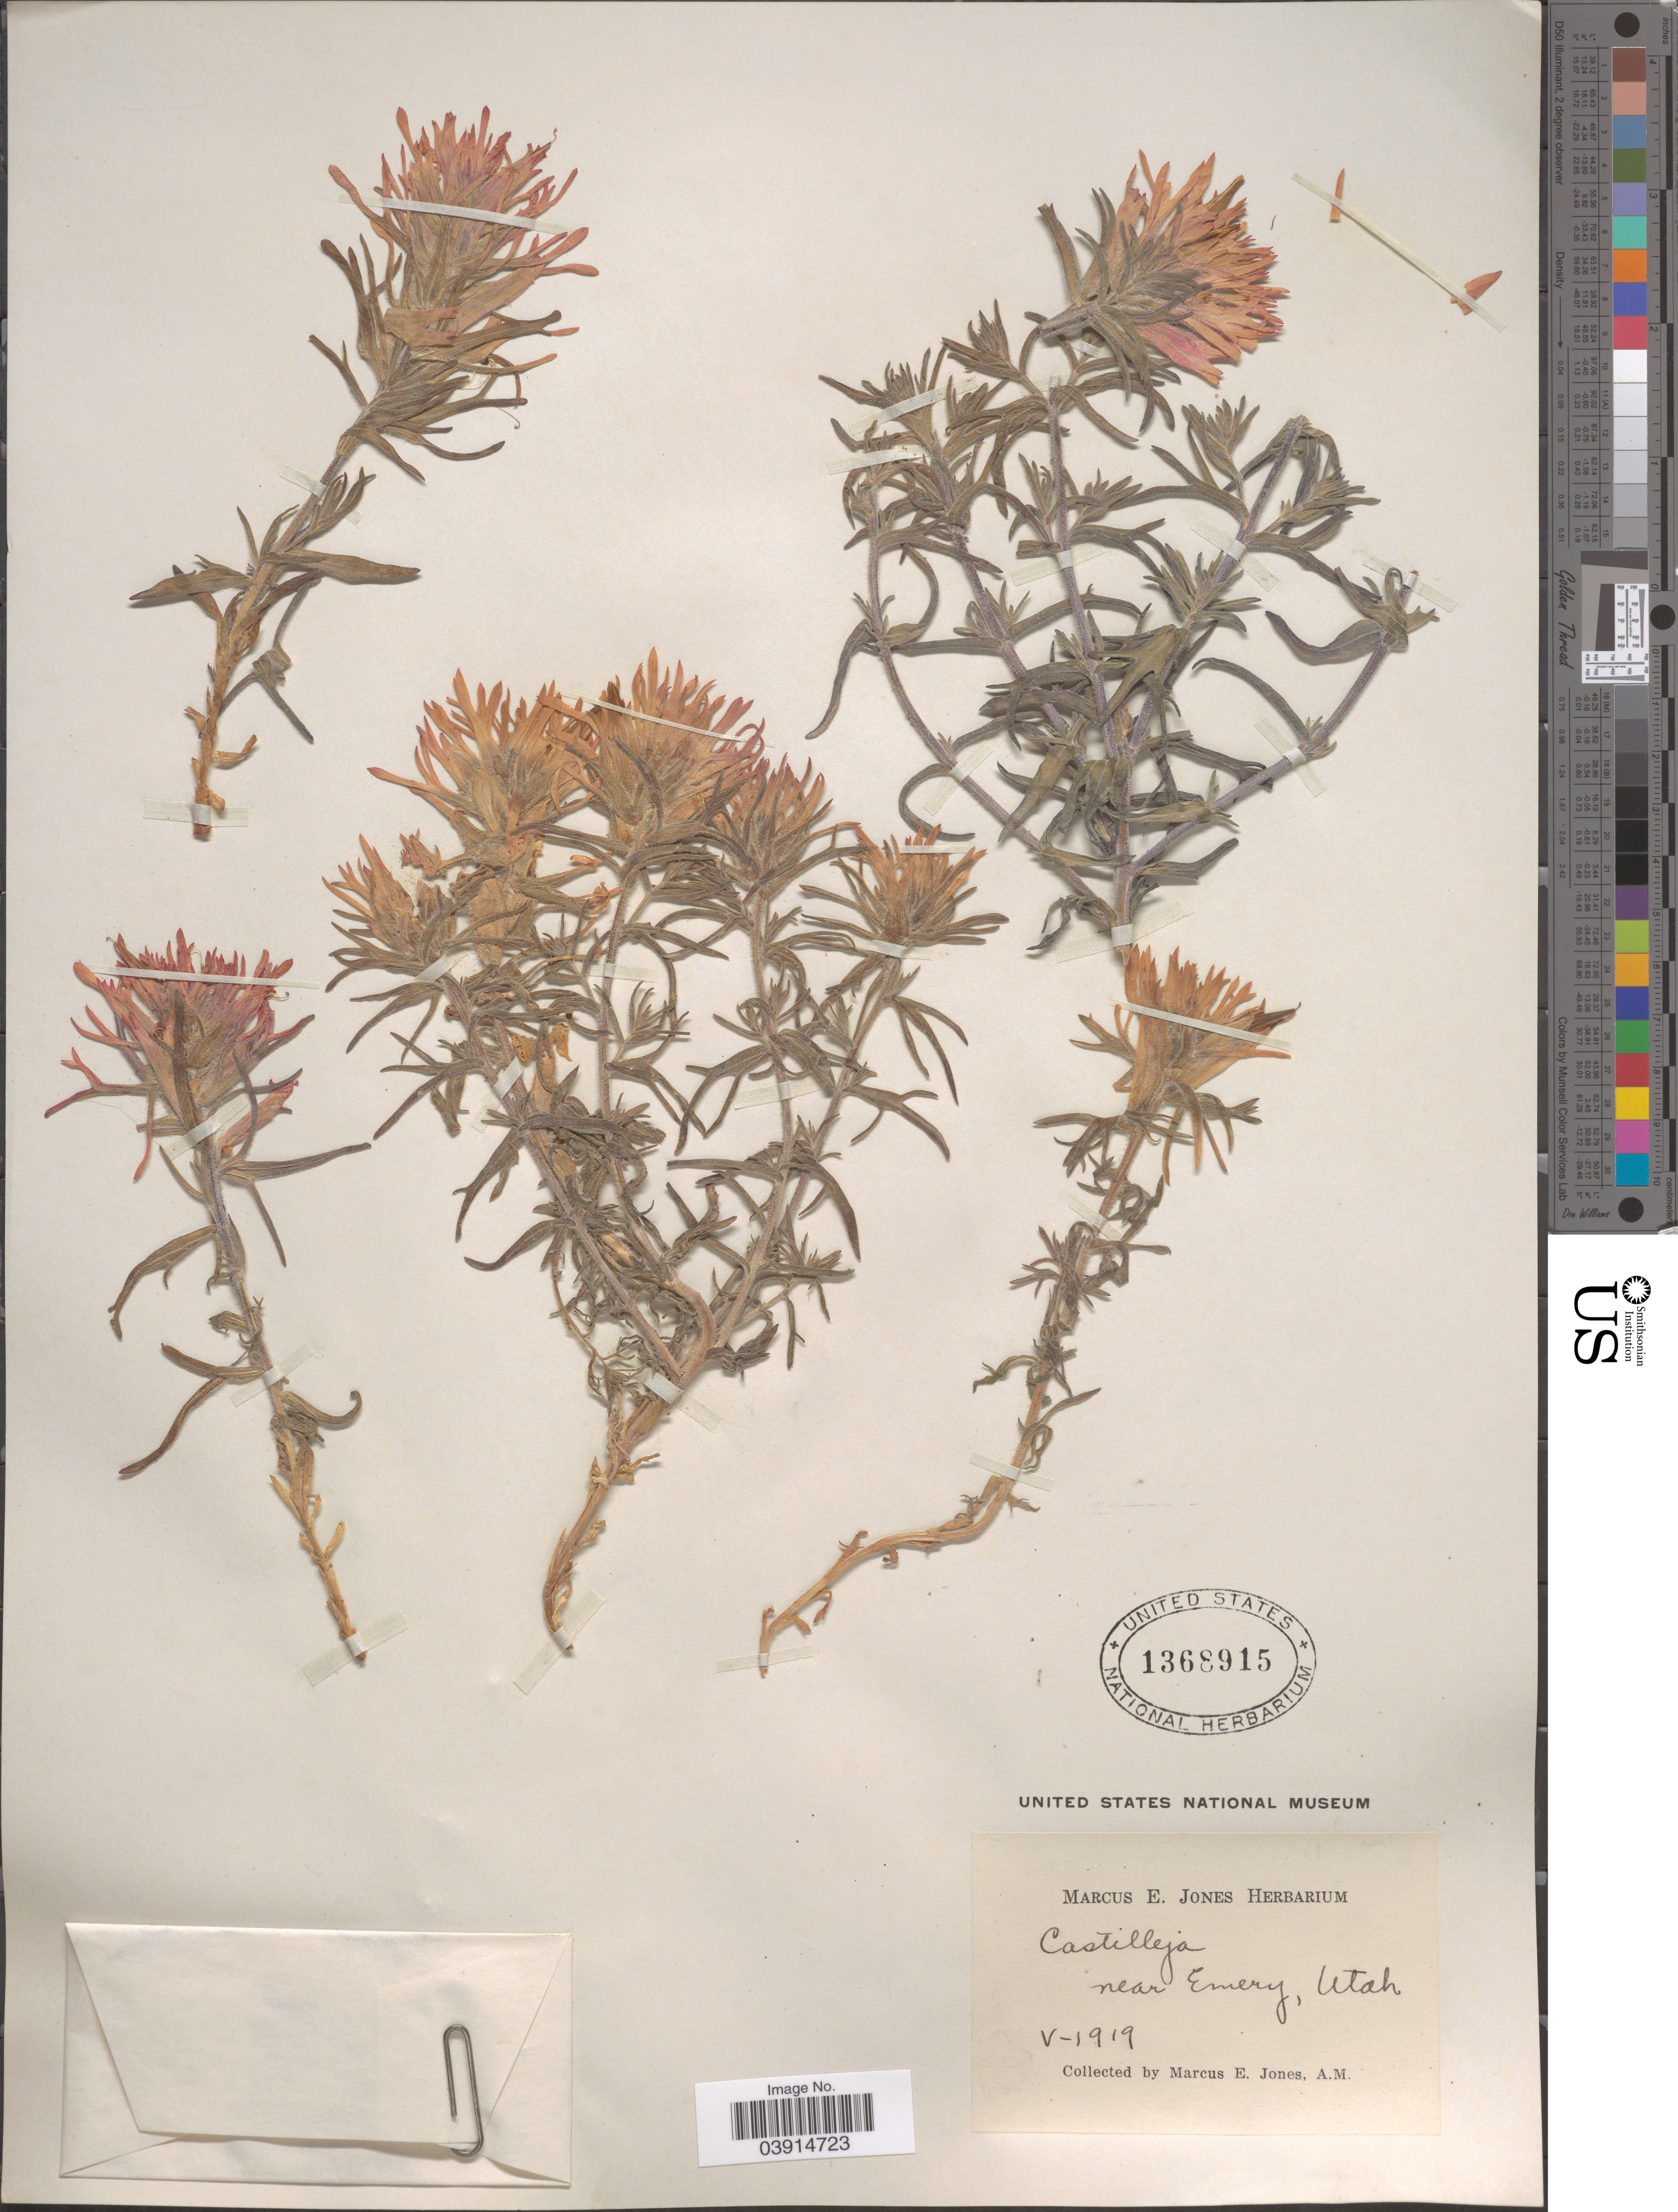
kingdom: Plantae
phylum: Tracheophyta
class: Magnoliopsida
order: Lamiales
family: Orobanchaceae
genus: Castilleja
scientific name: Castilleja sp.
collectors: M. E. Jones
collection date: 1919-05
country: United States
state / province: Utah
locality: Near Emery.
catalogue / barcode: US 1368915